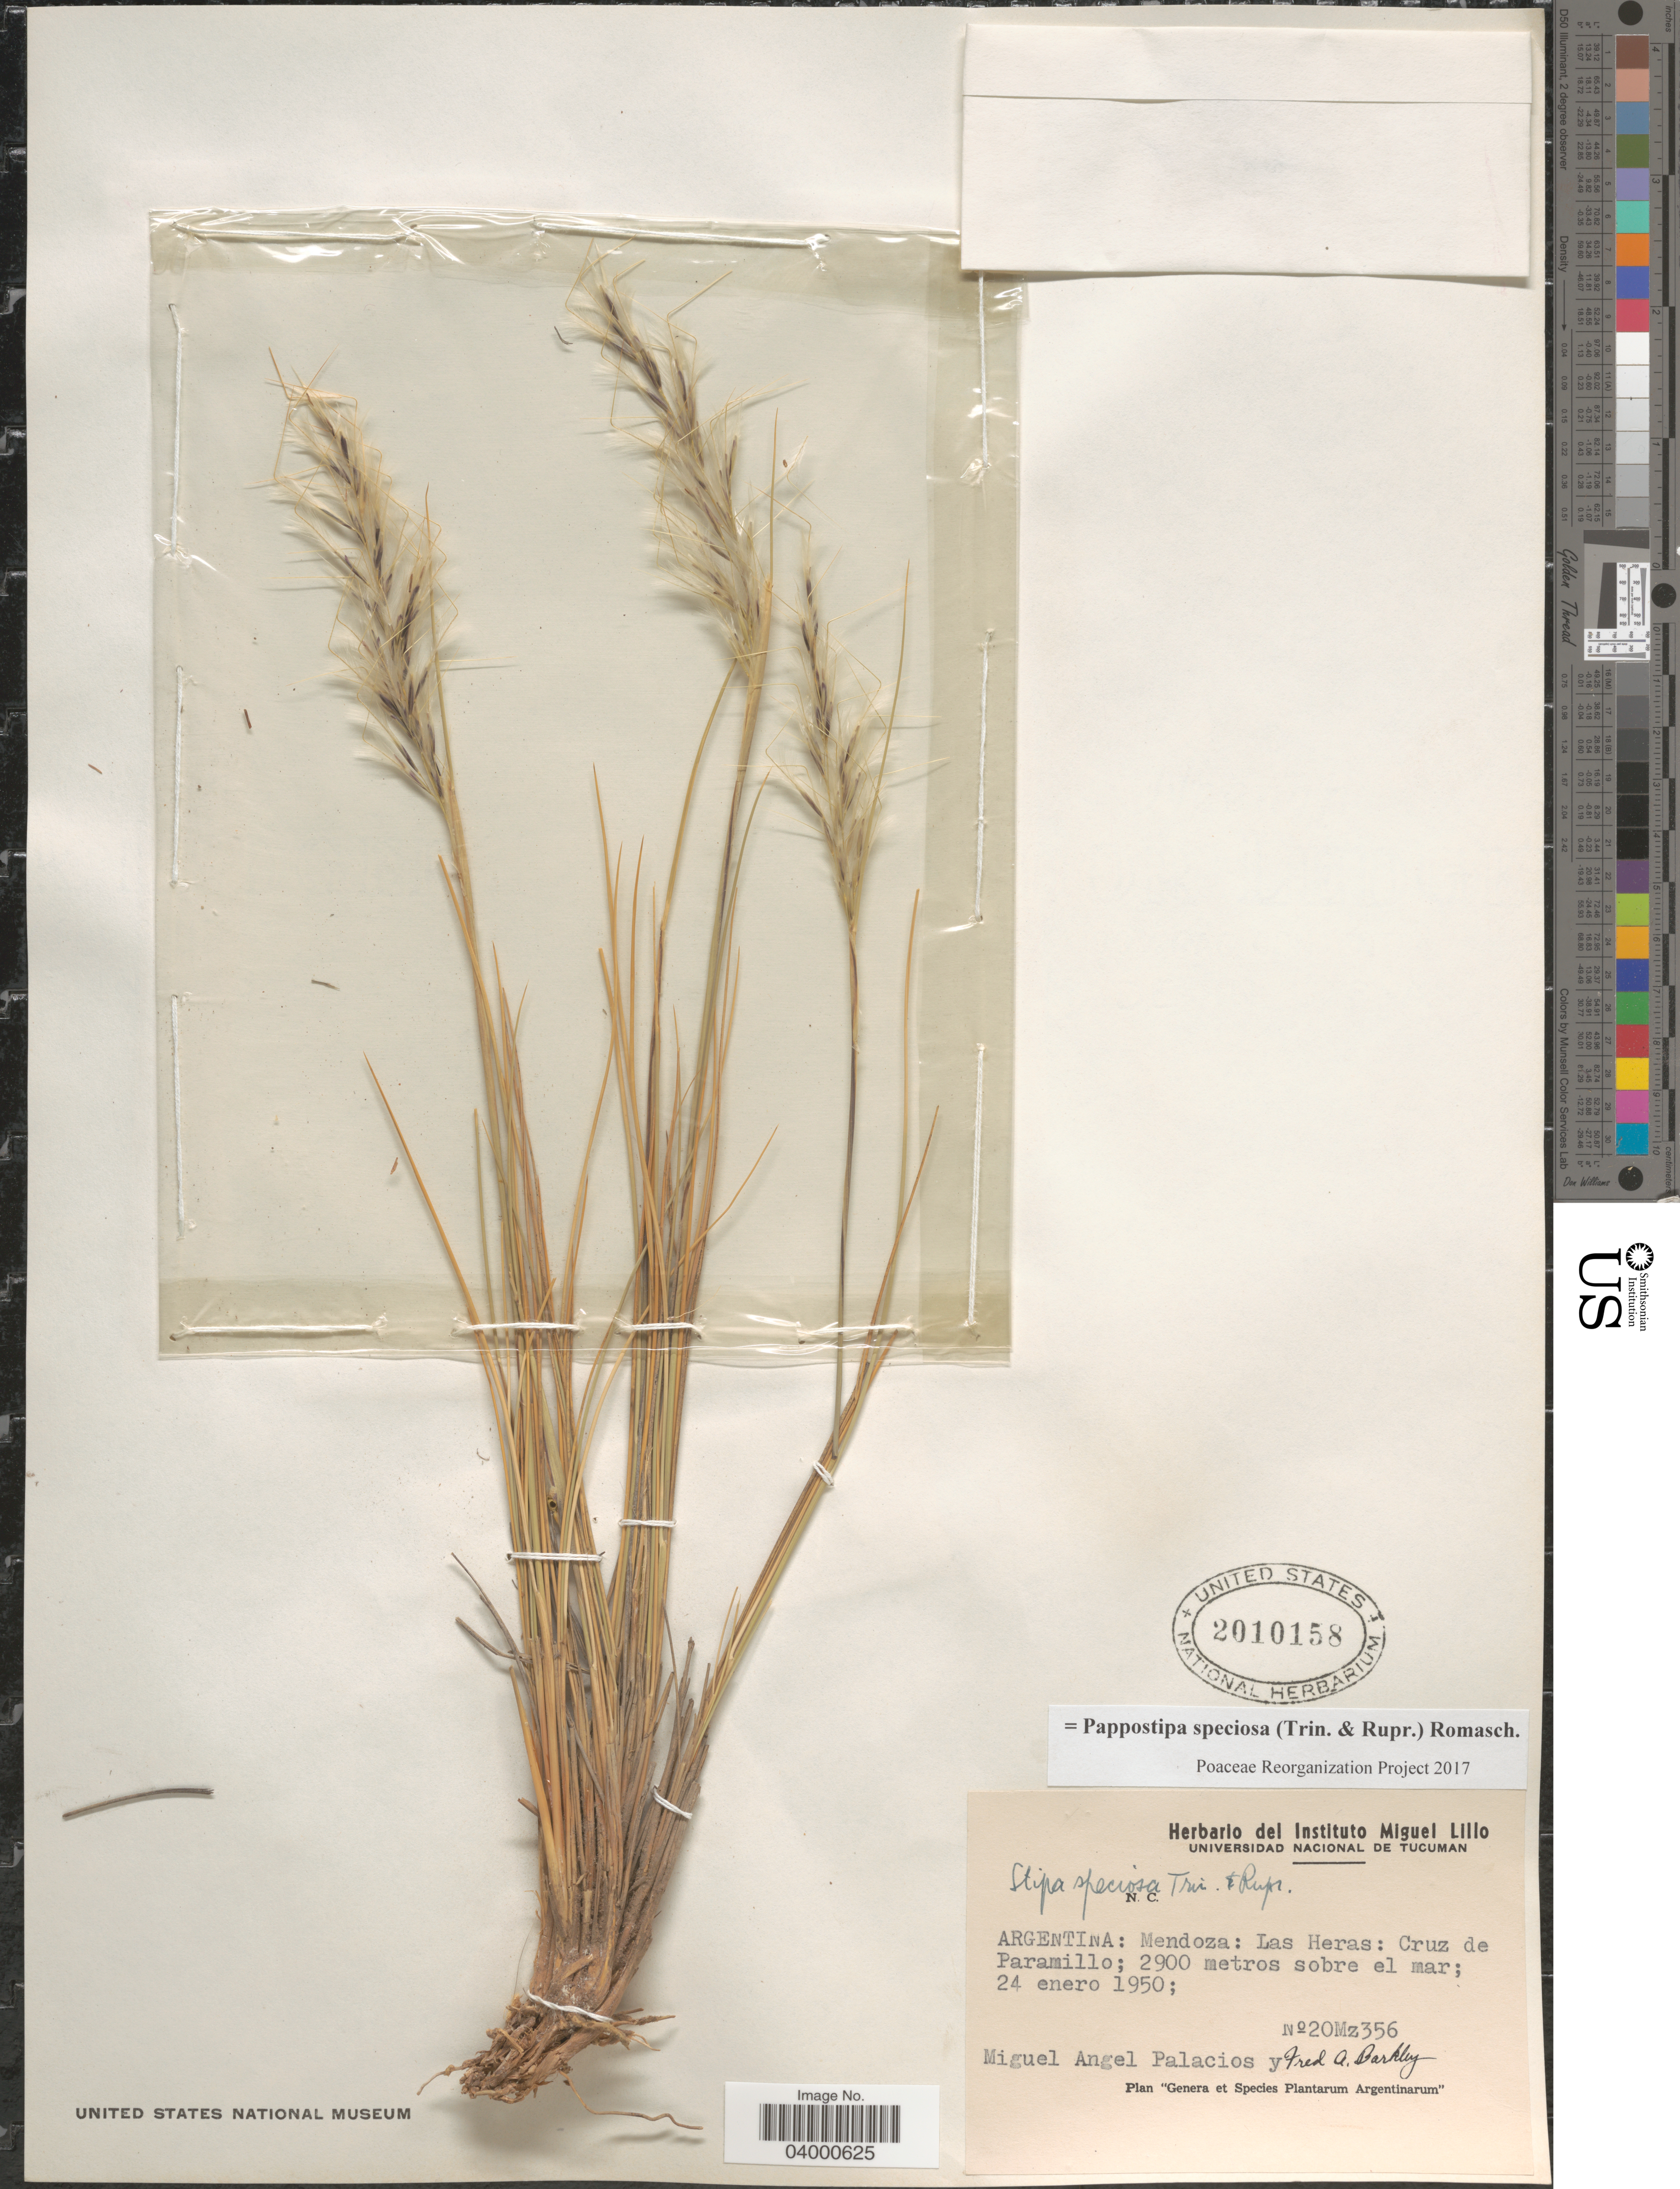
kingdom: Plantae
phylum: Tracheophyta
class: Liliopsida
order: Poales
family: Poaceae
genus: Pappostipa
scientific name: Pappostipa speciosa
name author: (Trin. & Rupr.) Romasch.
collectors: M. Palacios & F. A. Barkley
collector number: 20Mz356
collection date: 1950-01-24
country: Argentina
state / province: Mendoza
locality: Las Heras: Cruz de Paramillo.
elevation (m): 2900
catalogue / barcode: US 2010158